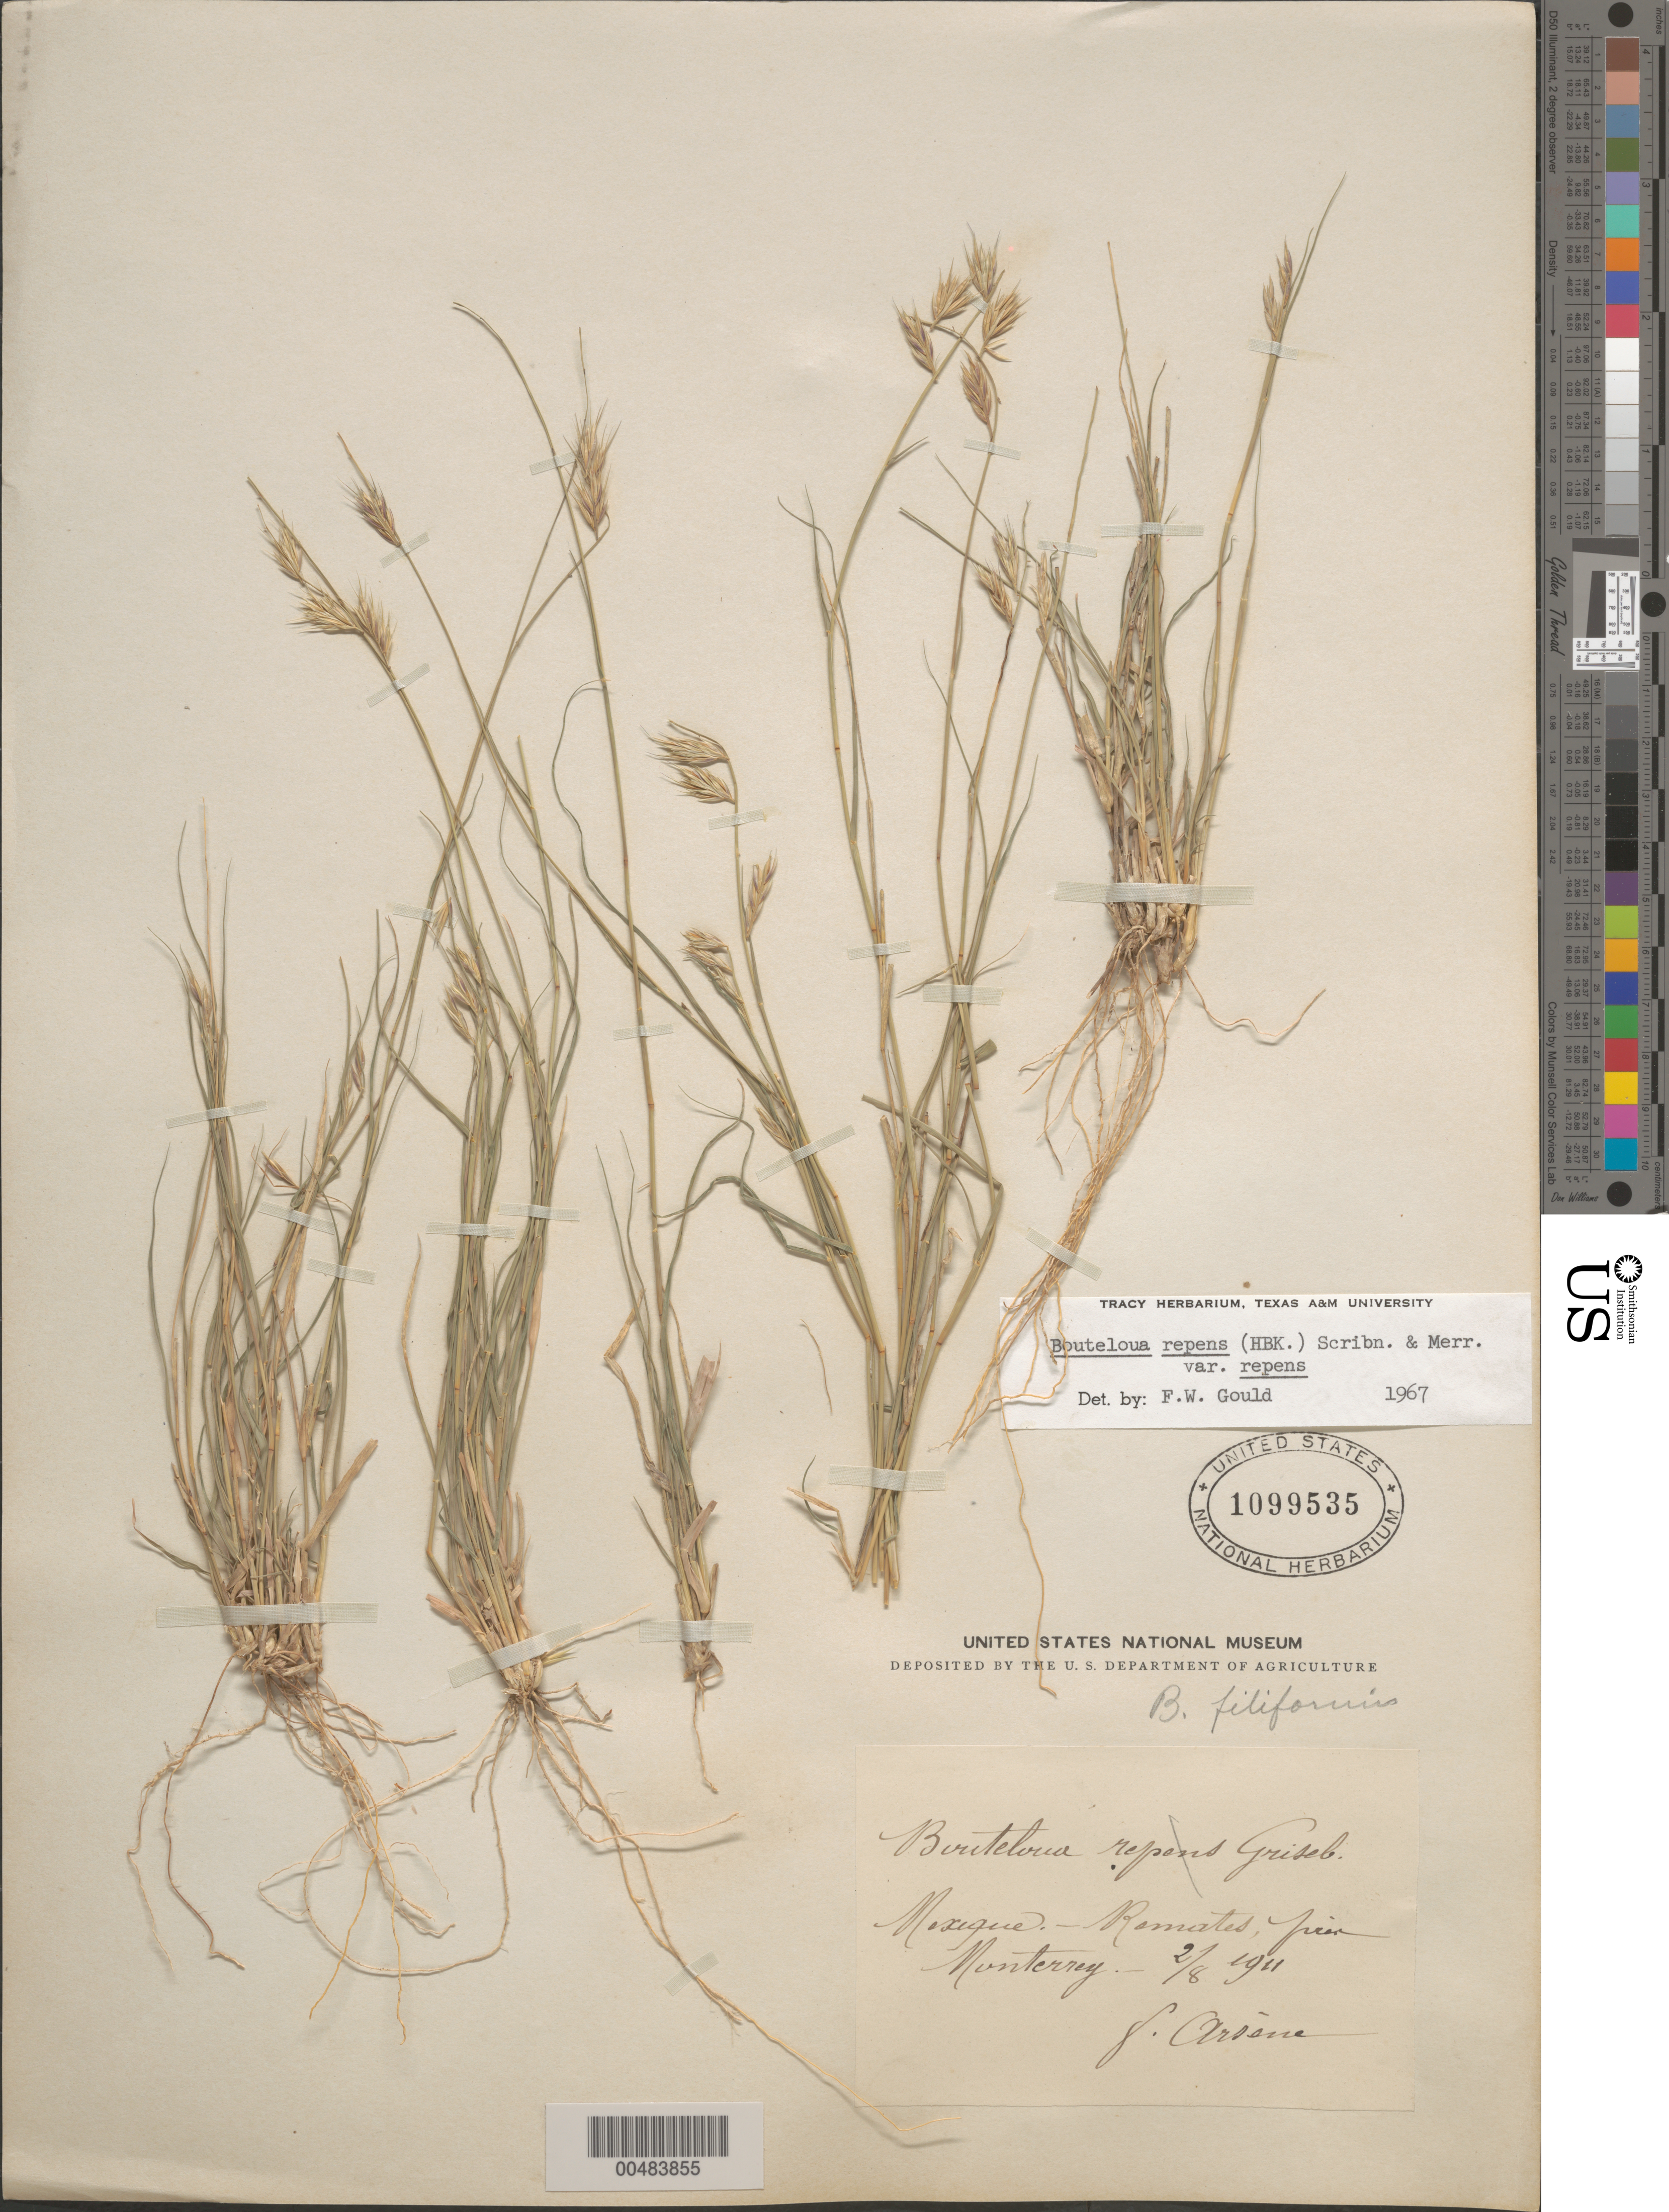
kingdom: Plantae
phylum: Tracheophyta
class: Liliopsida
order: Poales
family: Poaceae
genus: Bouteloua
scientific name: Bouteloua repens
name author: (Kunth) Scribn. & Merr.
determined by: Gould, F. W.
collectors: Bro. G. Arsène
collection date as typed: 2 Aug 1911 or 8 Feb 1911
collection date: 1911-02-08 or 1911-08-02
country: Mexico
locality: Remates pres. Monterrey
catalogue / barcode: US 1099535